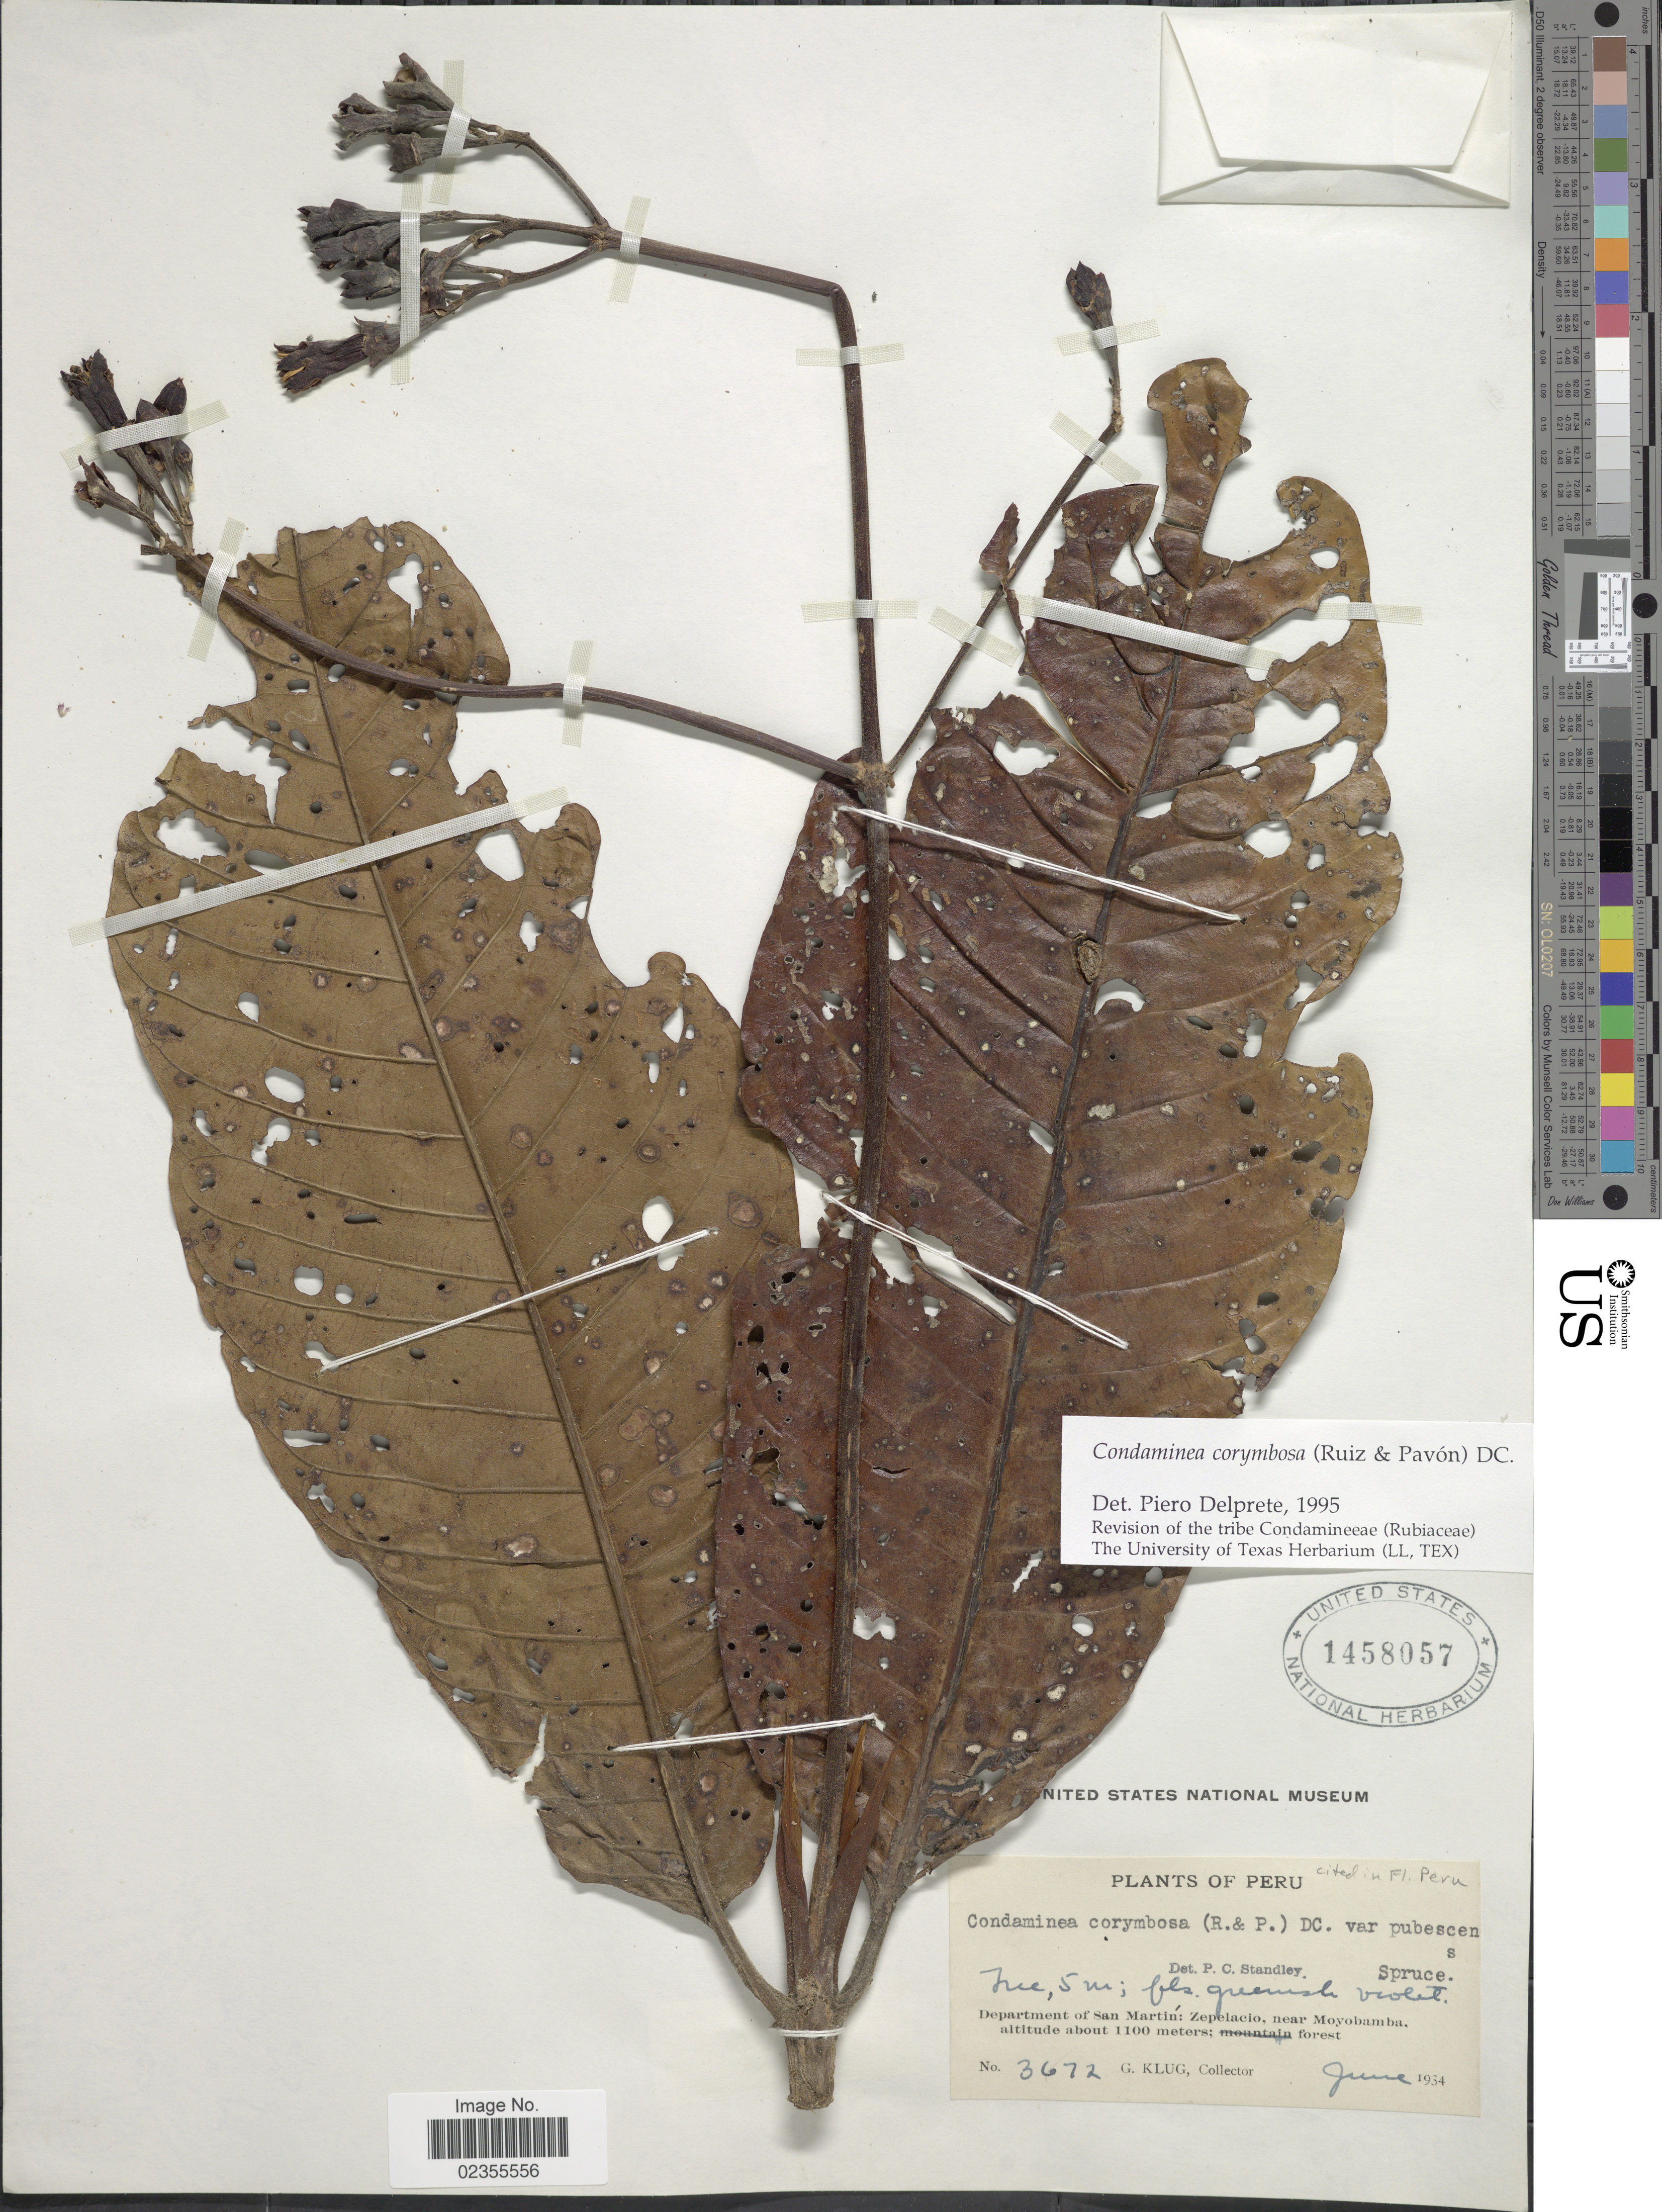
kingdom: Plantae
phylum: Tracheophyta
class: Magnoliopsida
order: Gentianales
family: Rubiaceae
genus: Condaminea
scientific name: Condaminea corymbosa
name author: (Ruiz & Pav.) DC.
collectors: G. Klug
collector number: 3672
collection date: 1934-06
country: Peru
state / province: San Martín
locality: Zepelacio, near Moyobamba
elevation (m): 1100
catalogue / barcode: US 1458057